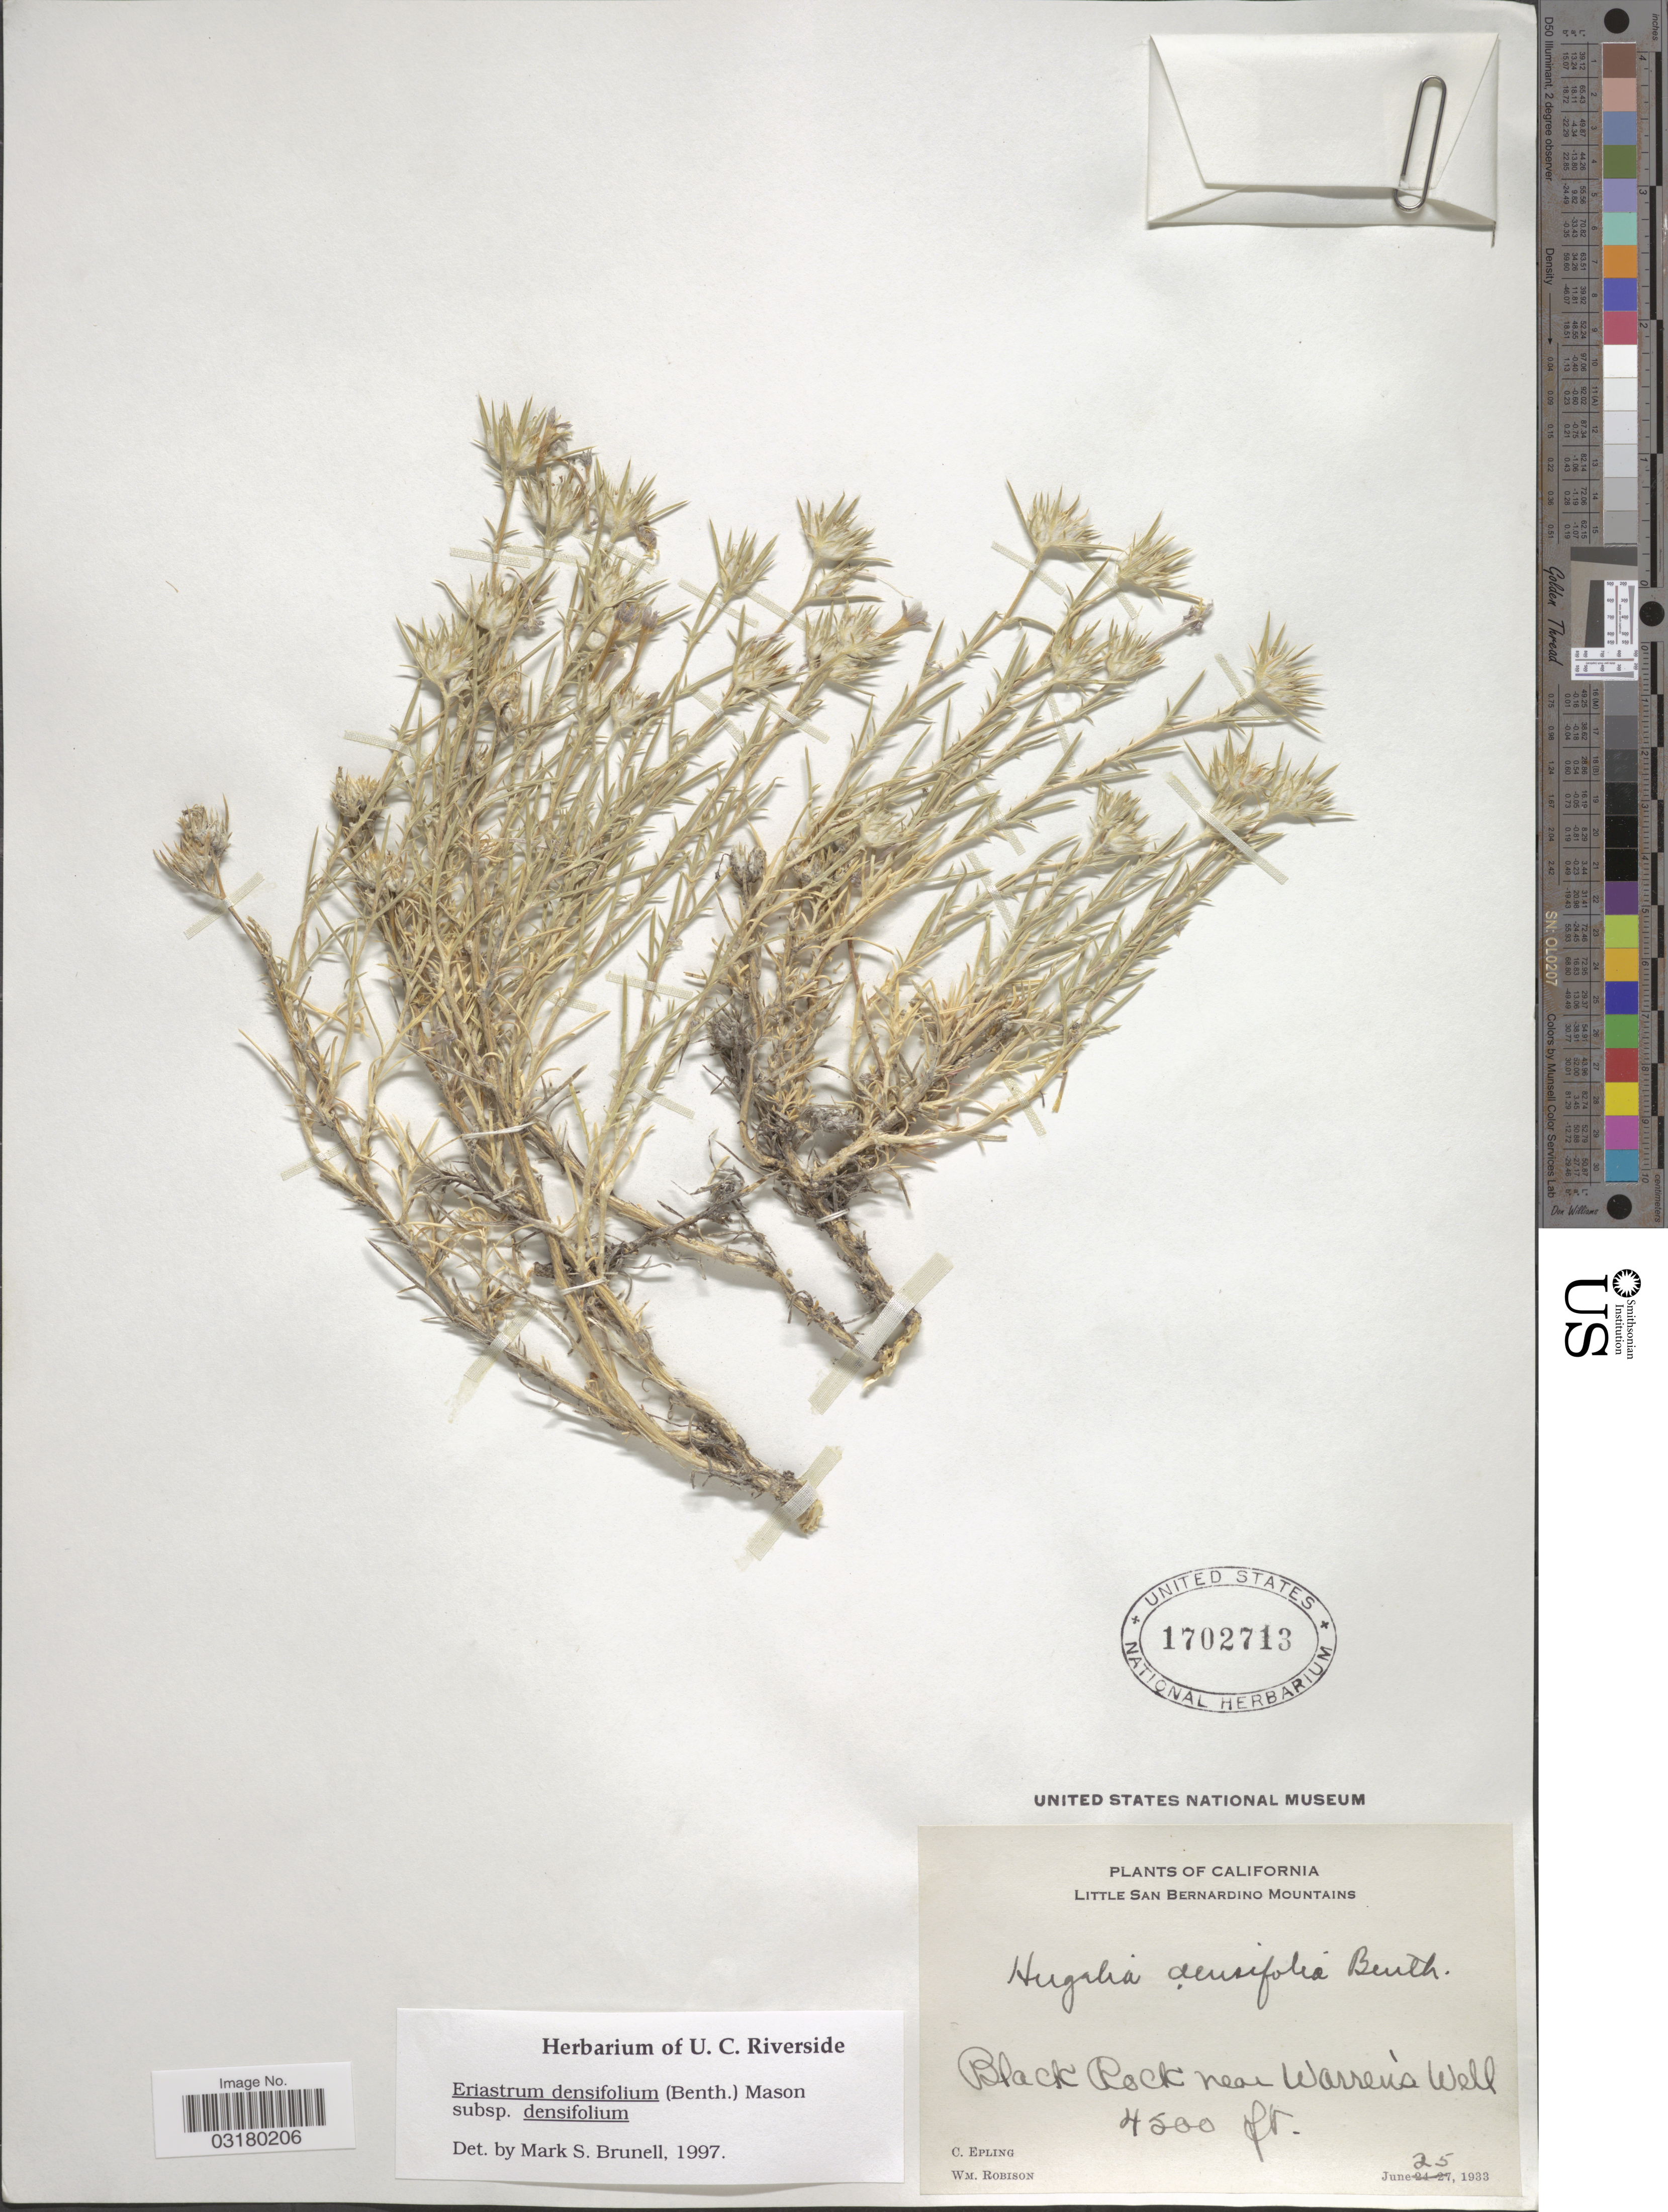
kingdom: Plantae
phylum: Tracheophyta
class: Magnoliopsida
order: Ericales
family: Polemoniaceae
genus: Eriastrum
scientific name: Eriastrum densifolium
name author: (Benth.) H. Mason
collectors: C. C. Epling & W. Robison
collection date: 1933-06-25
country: United States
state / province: California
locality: Little San Bernardino Mountains. Black Rock near Warren's Well.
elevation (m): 1372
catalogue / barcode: US 1702713